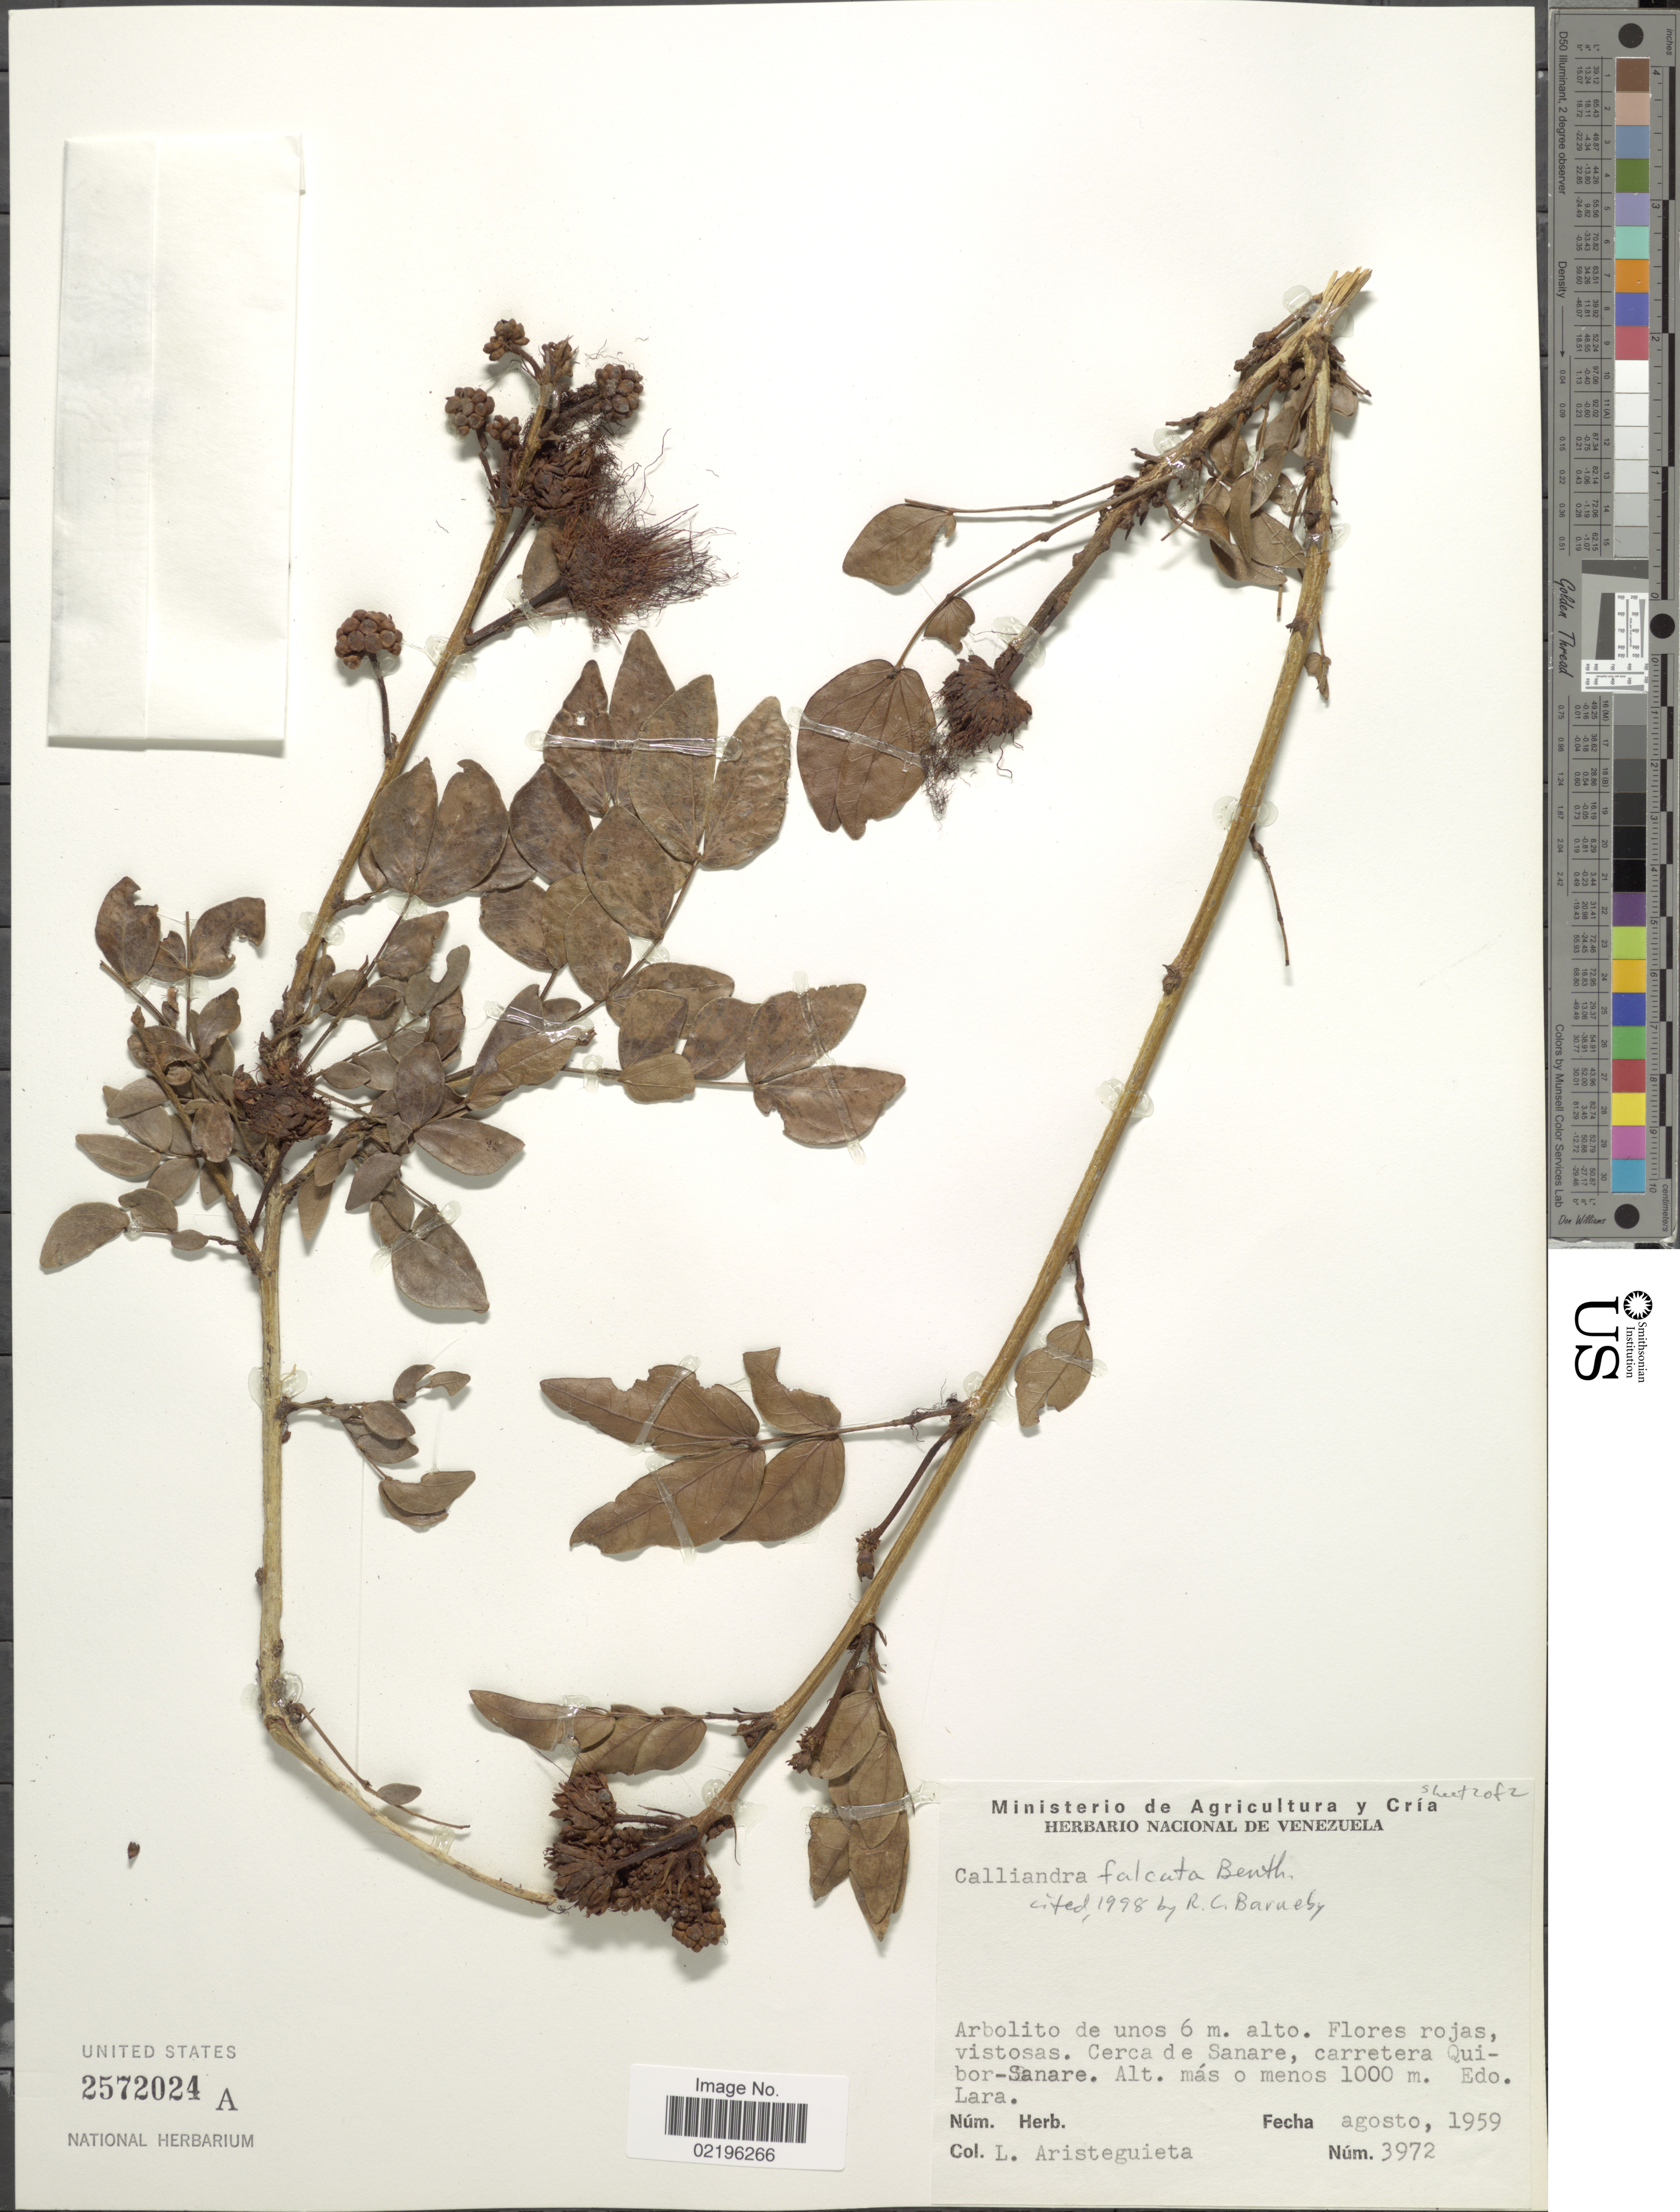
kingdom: Plantae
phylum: Tracheophyta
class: Magnoliopsida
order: Fabales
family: Fabaceae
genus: Calliandra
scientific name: Calliandra falcata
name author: Benth.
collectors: L. Aristeguieta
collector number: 3972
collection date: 1959-08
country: Venezuela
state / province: Lara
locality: Cerca de Sanare, carretera Quibor - Sanare. Edo. Lara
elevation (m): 1000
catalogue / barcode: US 2572024A